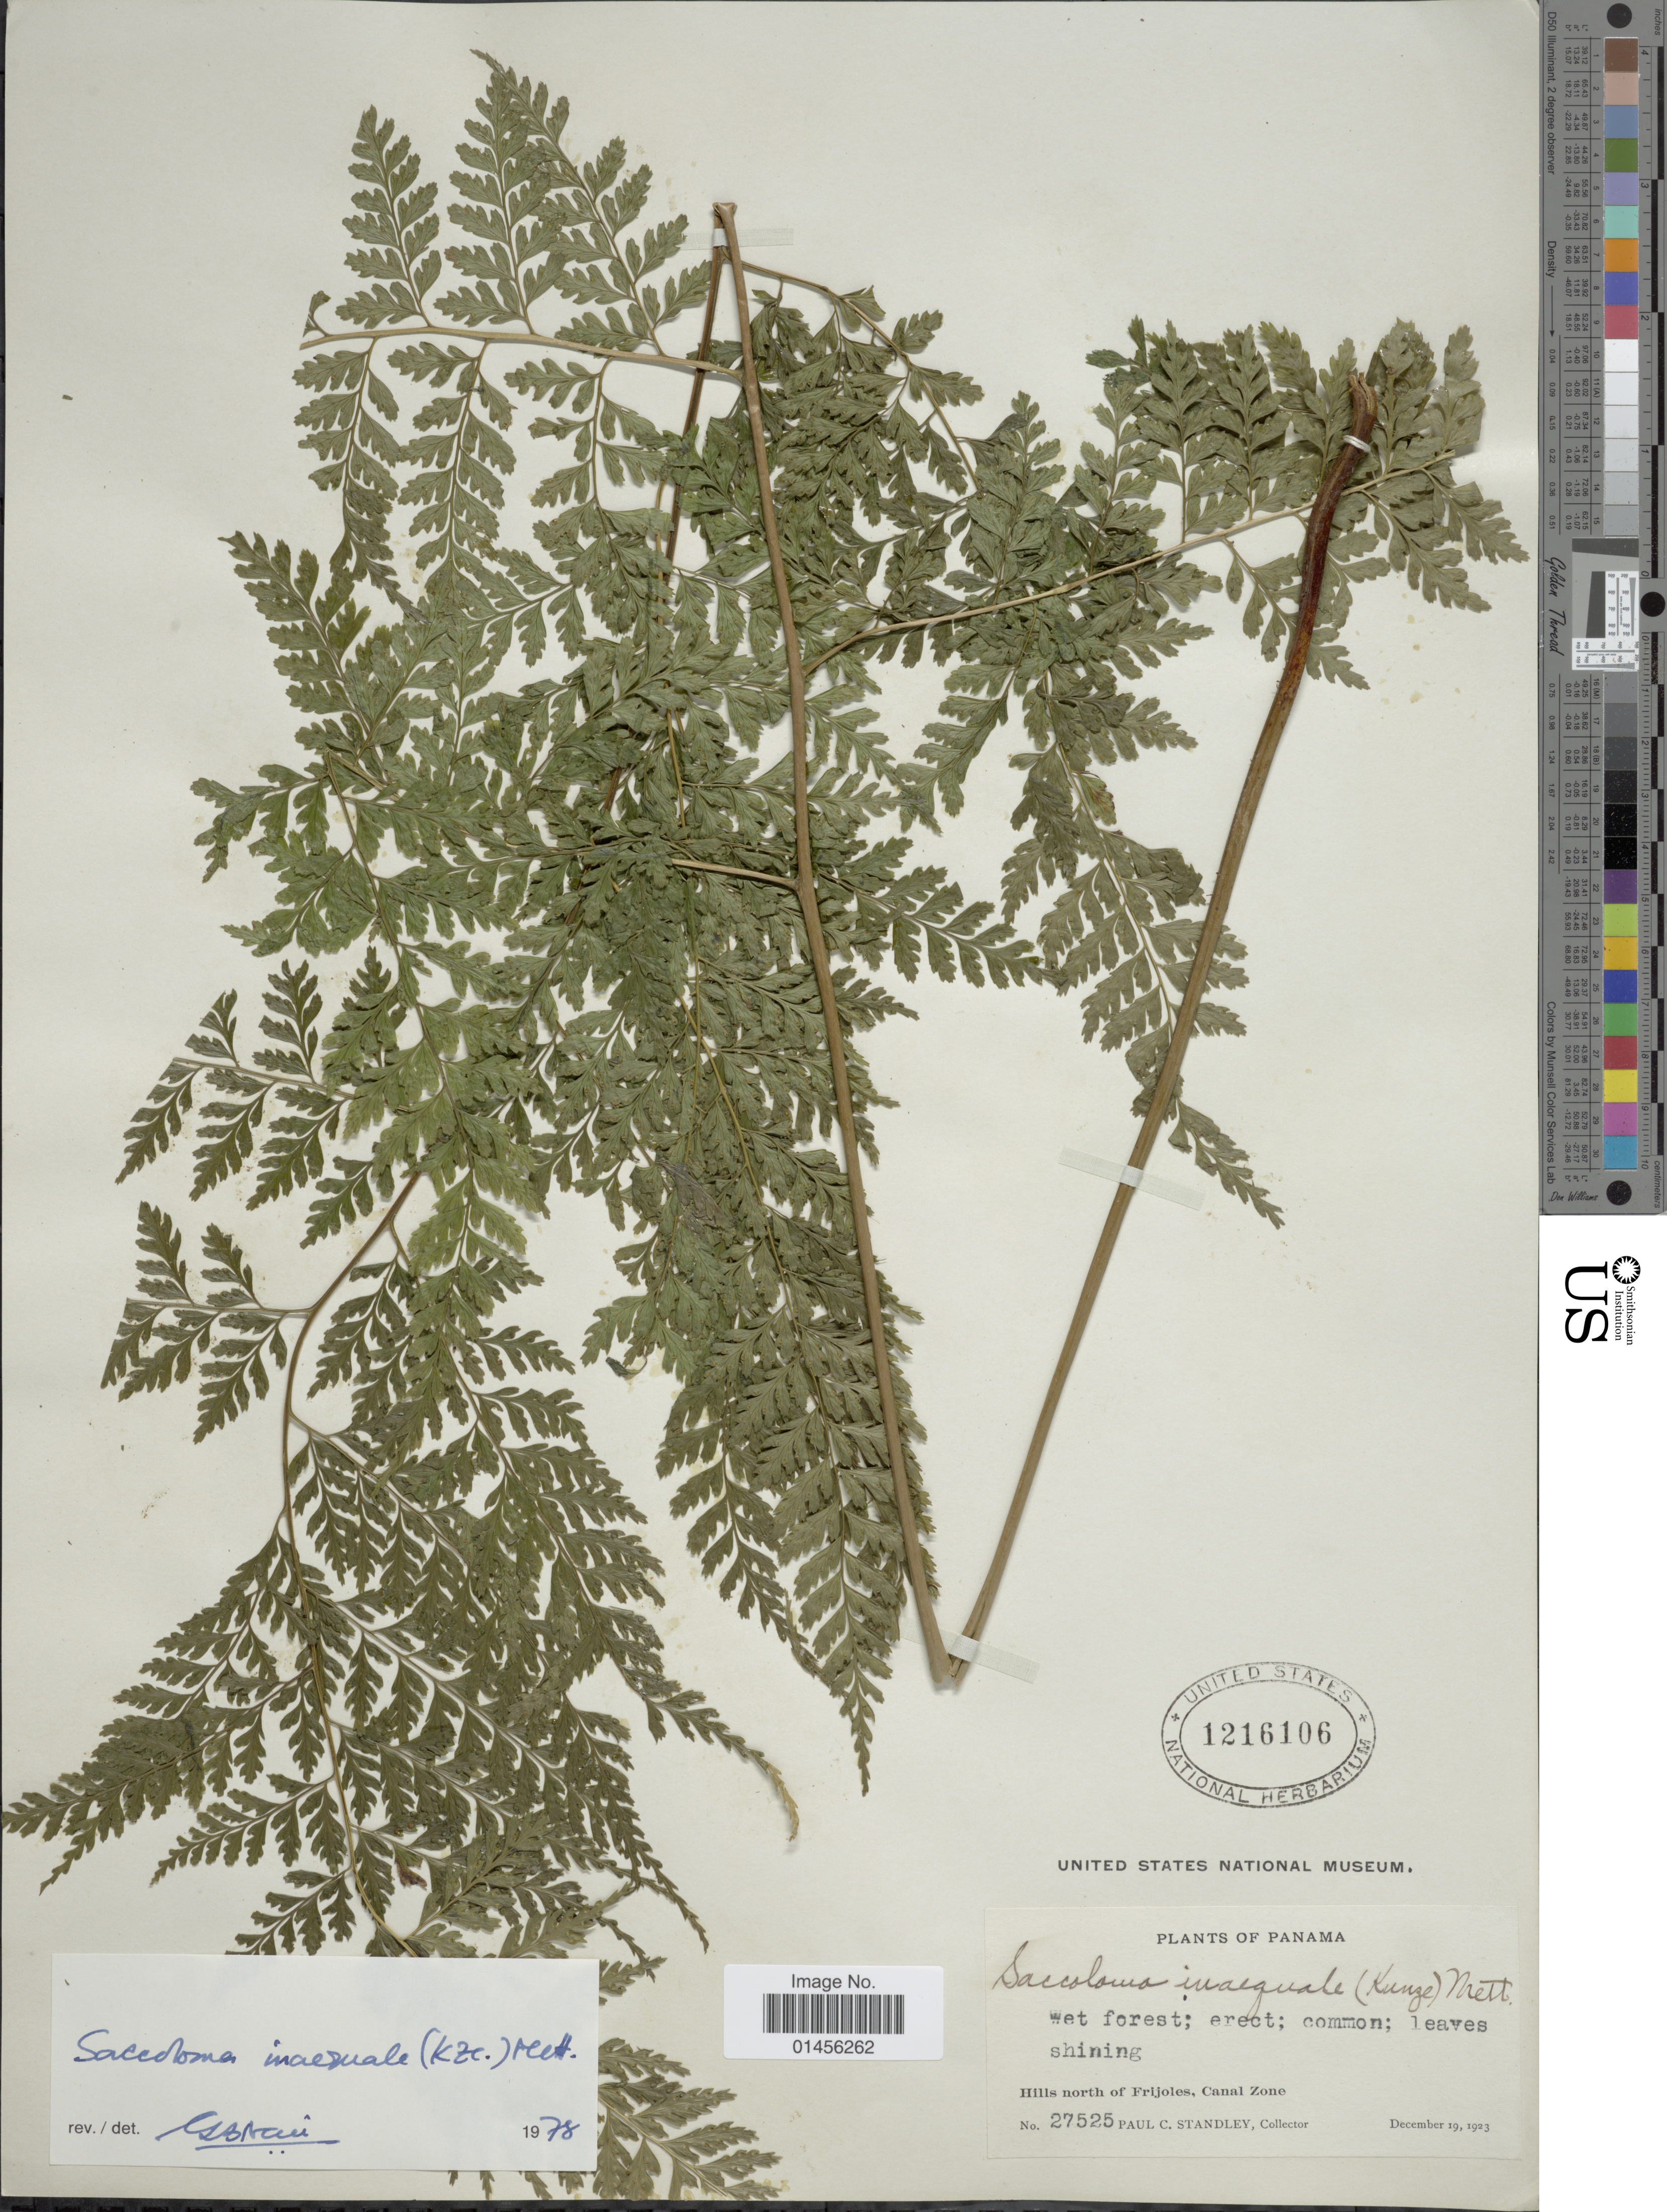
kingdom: Plantae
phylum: Tracheophyta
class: Polypodiopsida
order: Polypodiales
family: Saccolomataceae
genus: Saccoloma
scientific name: Saccoloma inaequale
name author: (Kunze) Mett.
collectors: P. C. Standley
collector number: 27525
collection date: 1923-12-19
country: Panama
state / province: Colón / Panamá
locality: Hills north of Frijoles, Canal Zone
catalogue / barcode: US 1216106